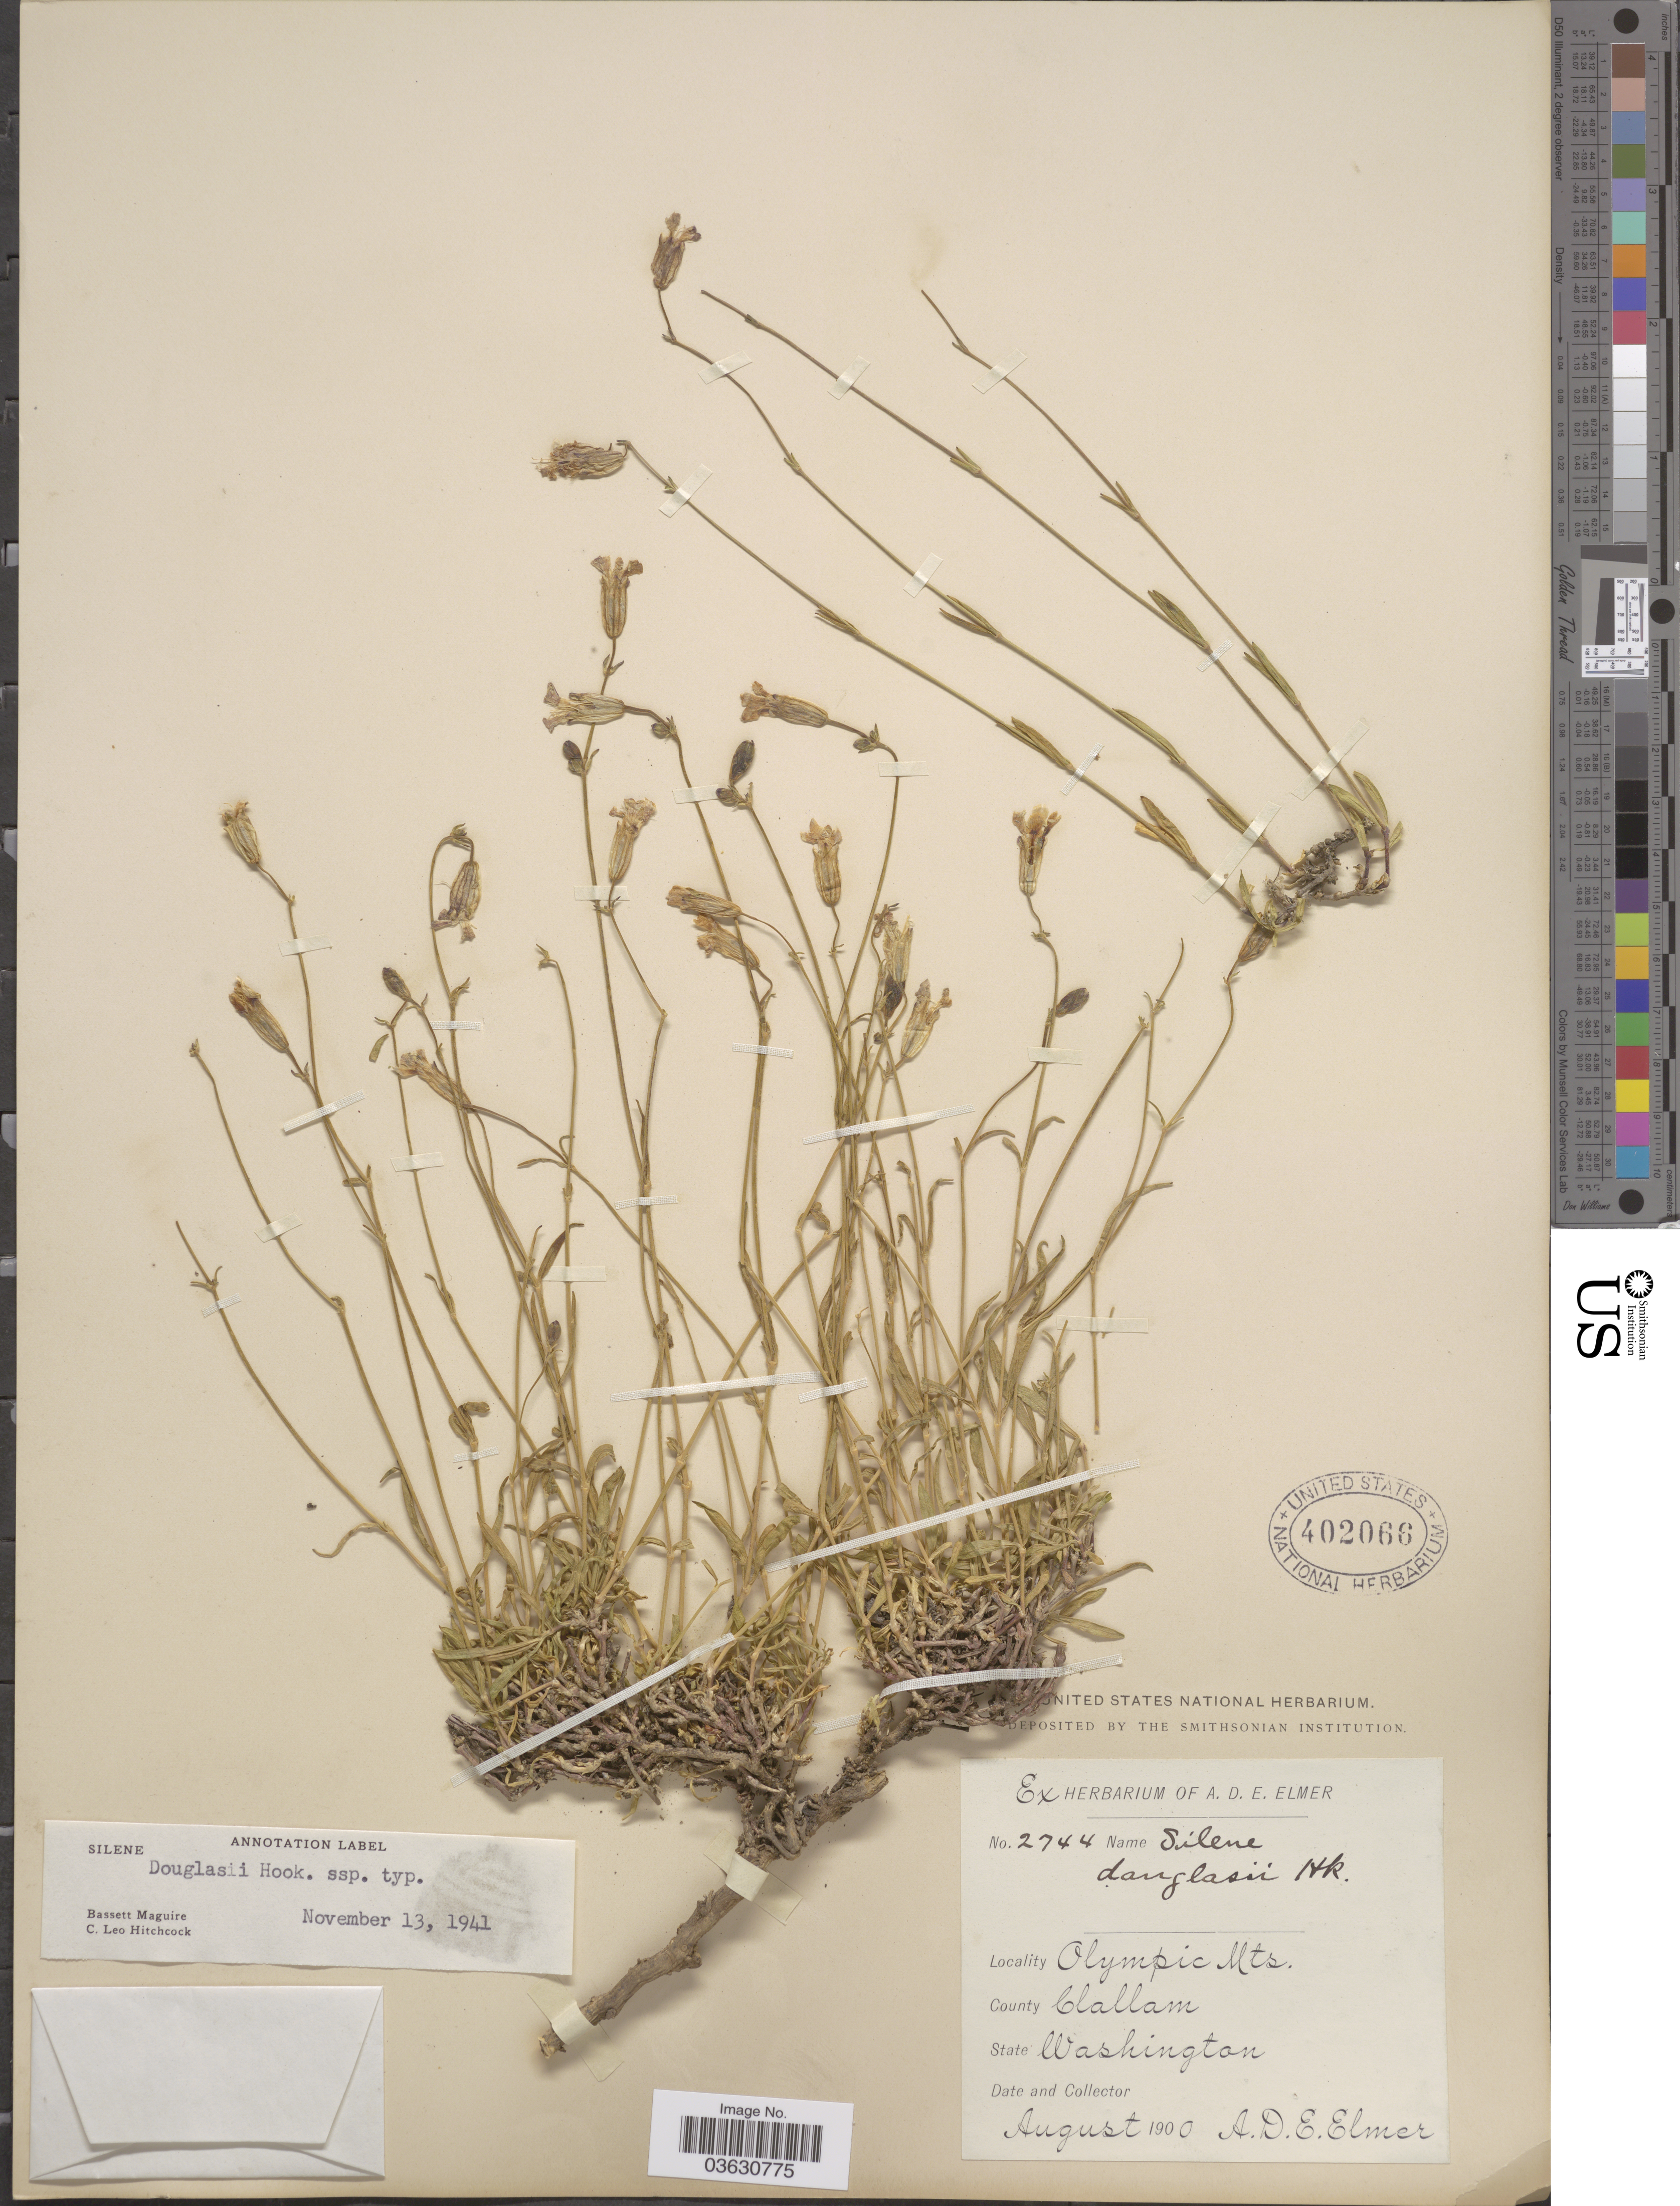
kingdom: Plantae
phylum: Tracheophyta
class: Magnoliopsida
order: Caryophyllales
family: Caryophyllaceae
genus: Silene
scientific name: Silene douglasii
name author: Hook.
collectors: A. D. E. Elmer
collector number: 2744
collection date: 1900-08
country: United States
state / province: Washington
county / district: Clallam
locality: Olympic Mts. County Clallam.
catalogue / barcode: US 402066